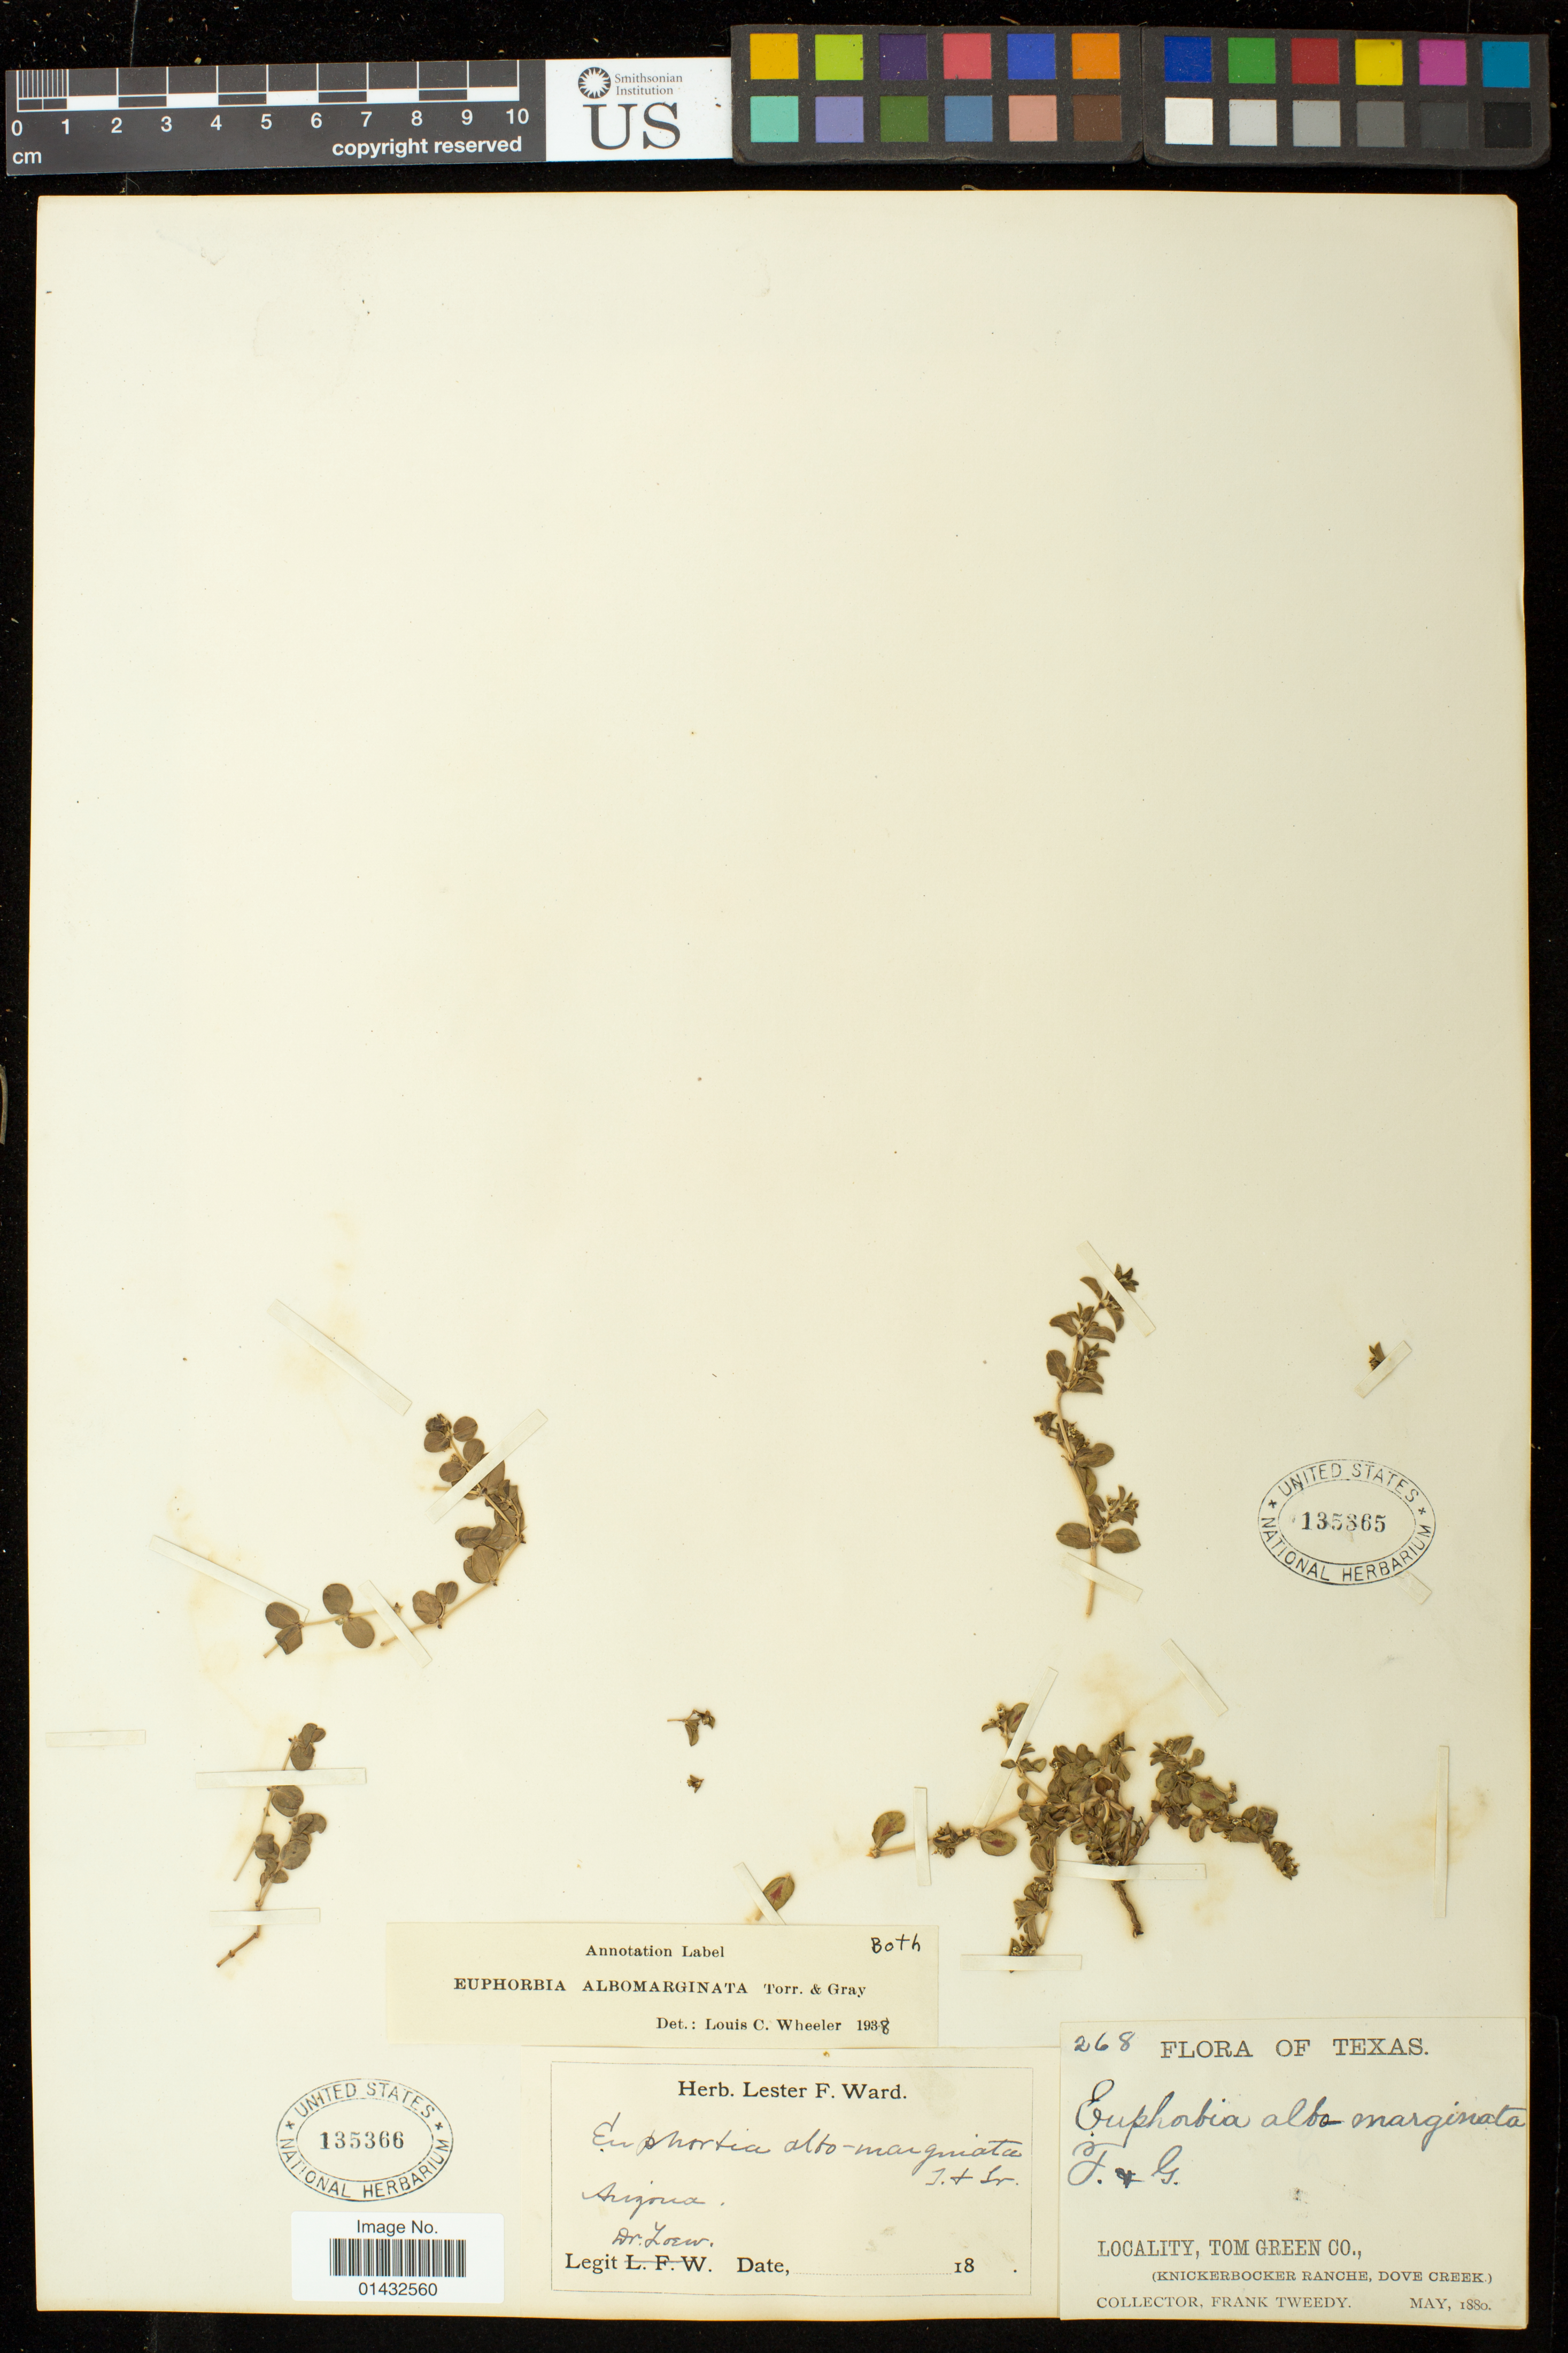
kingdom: Plantae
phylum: Tracheophyta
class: Magnoliopsida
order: Malpighiales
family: Euphorbiaceae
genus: Euphorbia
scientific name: Euphorbia albomarginata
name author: Torr. & A. Gray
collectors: F. Tweedy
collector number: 268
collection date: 1880-05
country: United States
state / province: Texas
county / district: Tom Green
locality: Knickerbocker Ranche, Dove Creek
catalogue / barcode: US 135365